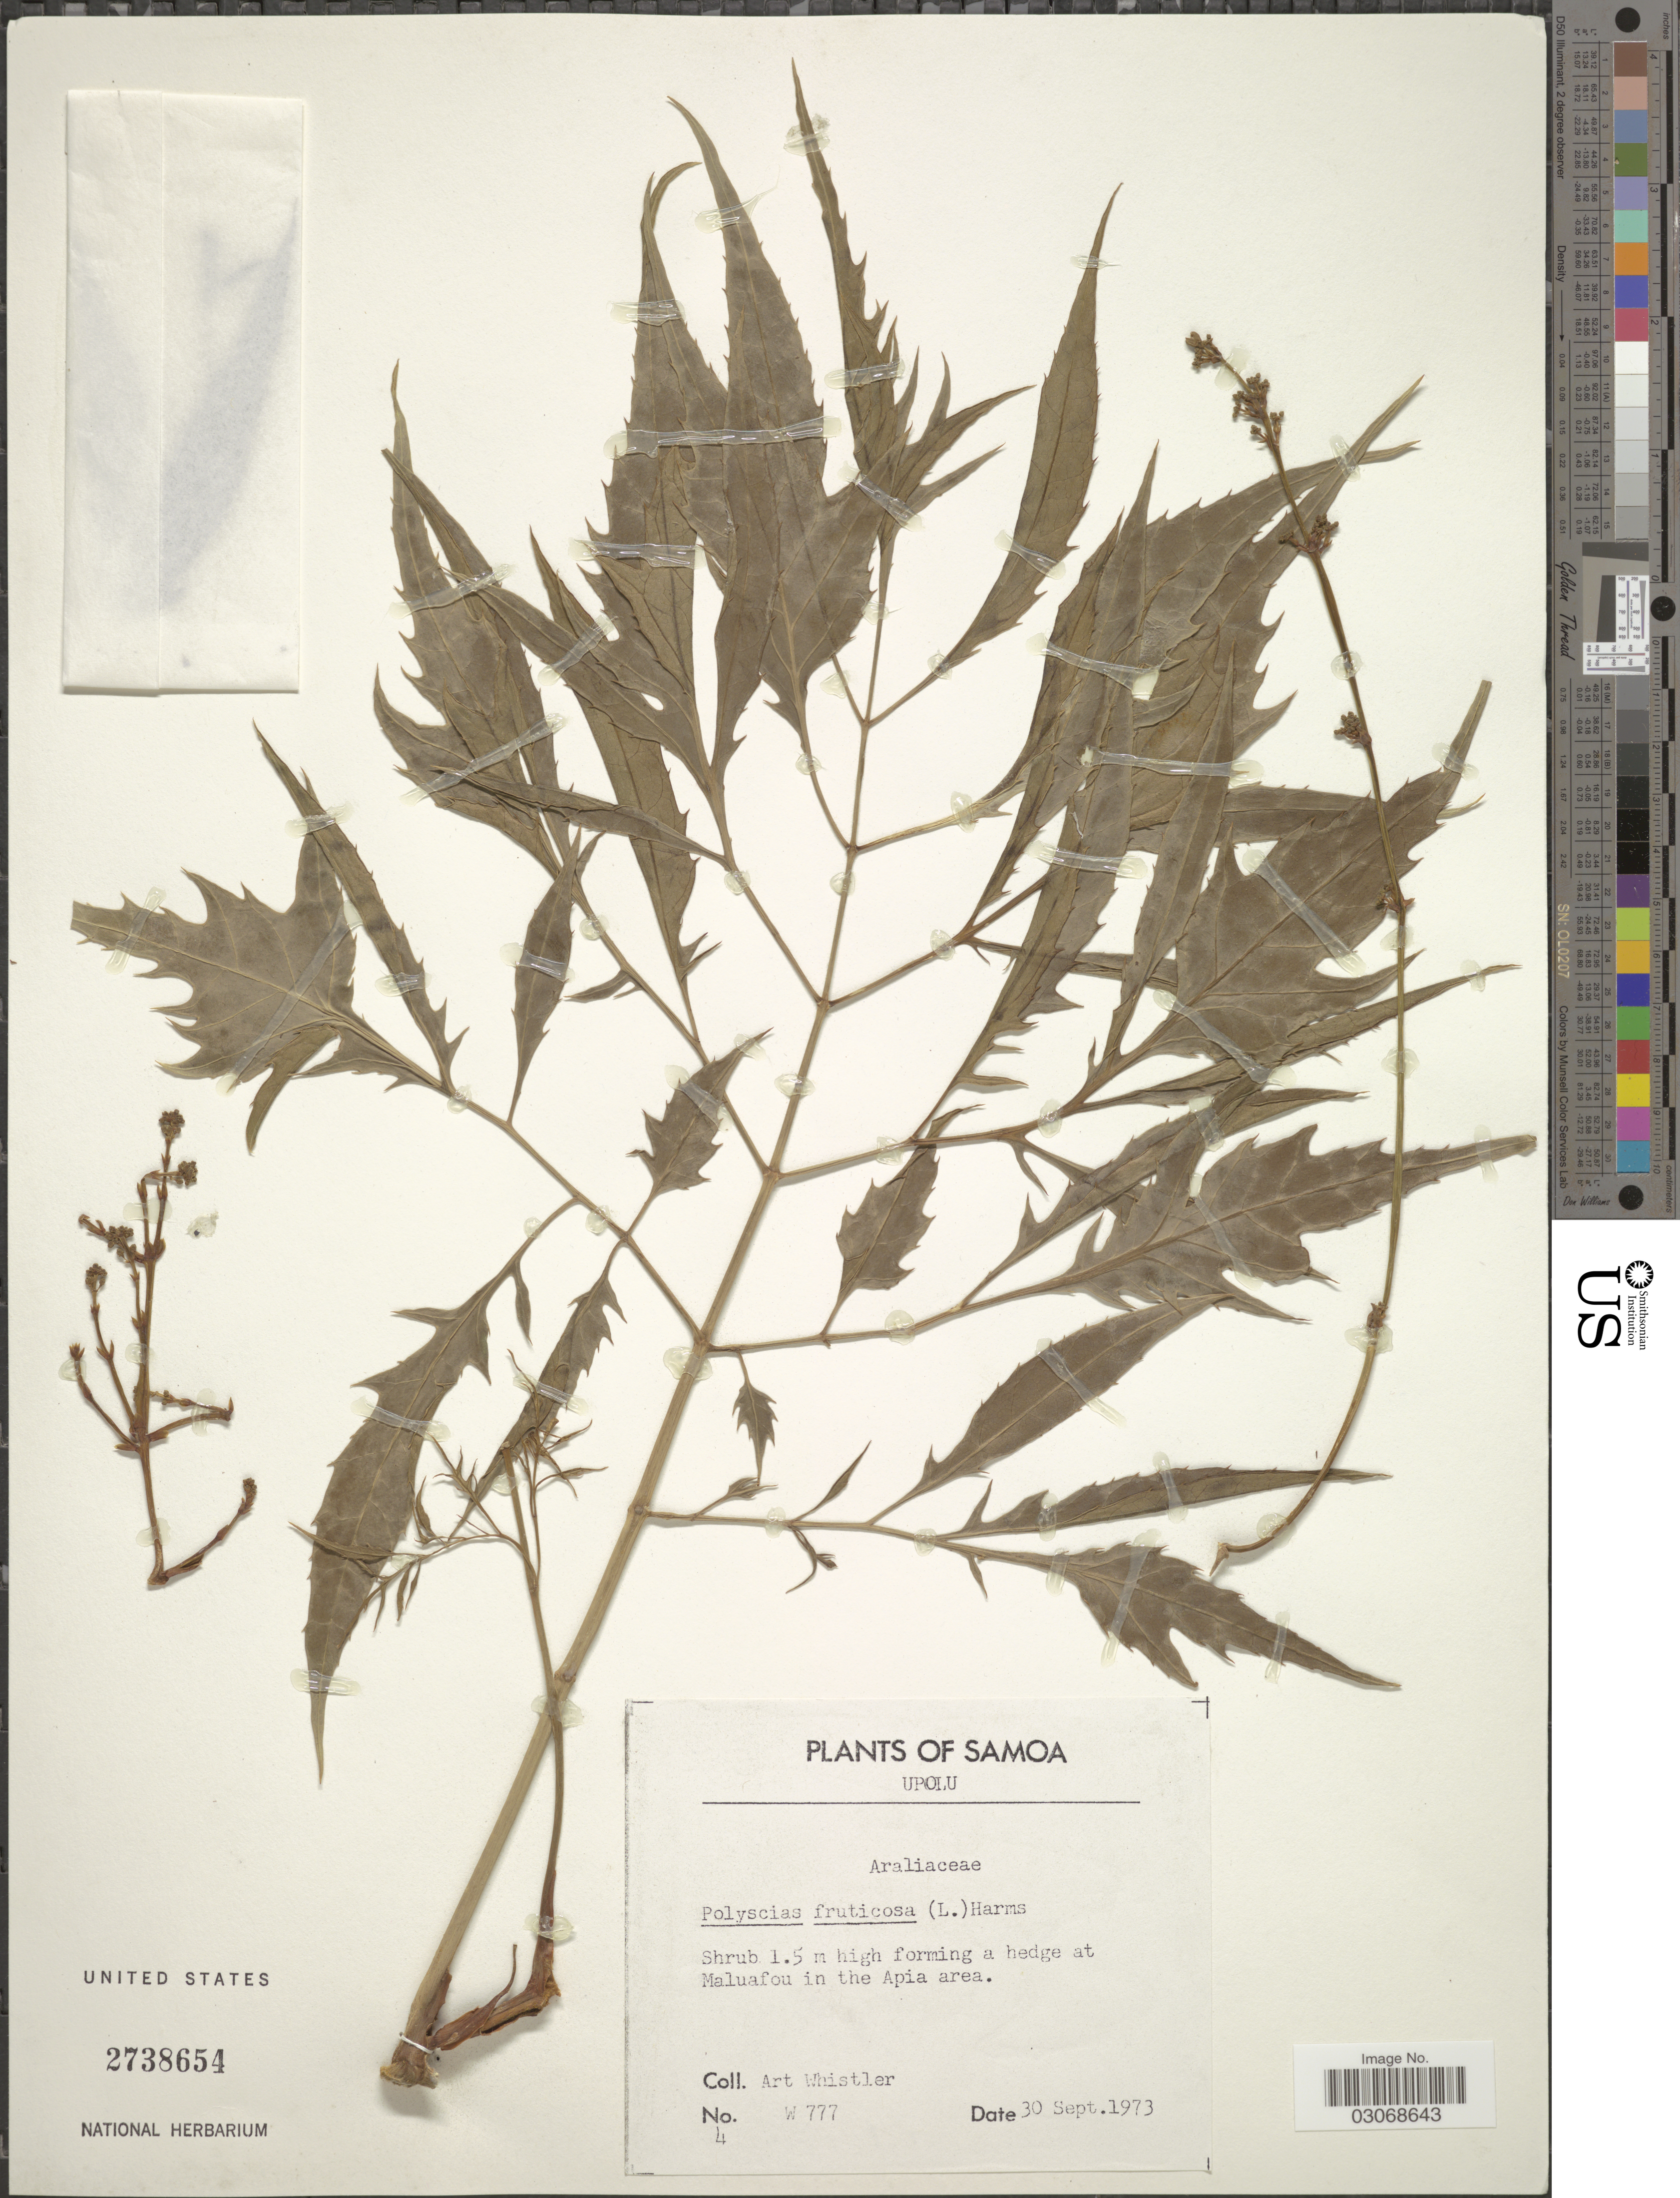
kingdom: Plantae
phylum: Tracheophyta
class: Magnoliopsida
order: Apiales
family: Araliaceae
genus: Polyscias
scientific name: Polyscias fruticosa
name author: (L.) Harms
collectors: A. Whistler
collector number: W777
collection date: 1973-09-30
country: Samoa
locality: Samoa, Upolu, Maluafou in the Apia area.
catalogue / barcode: US 2738654